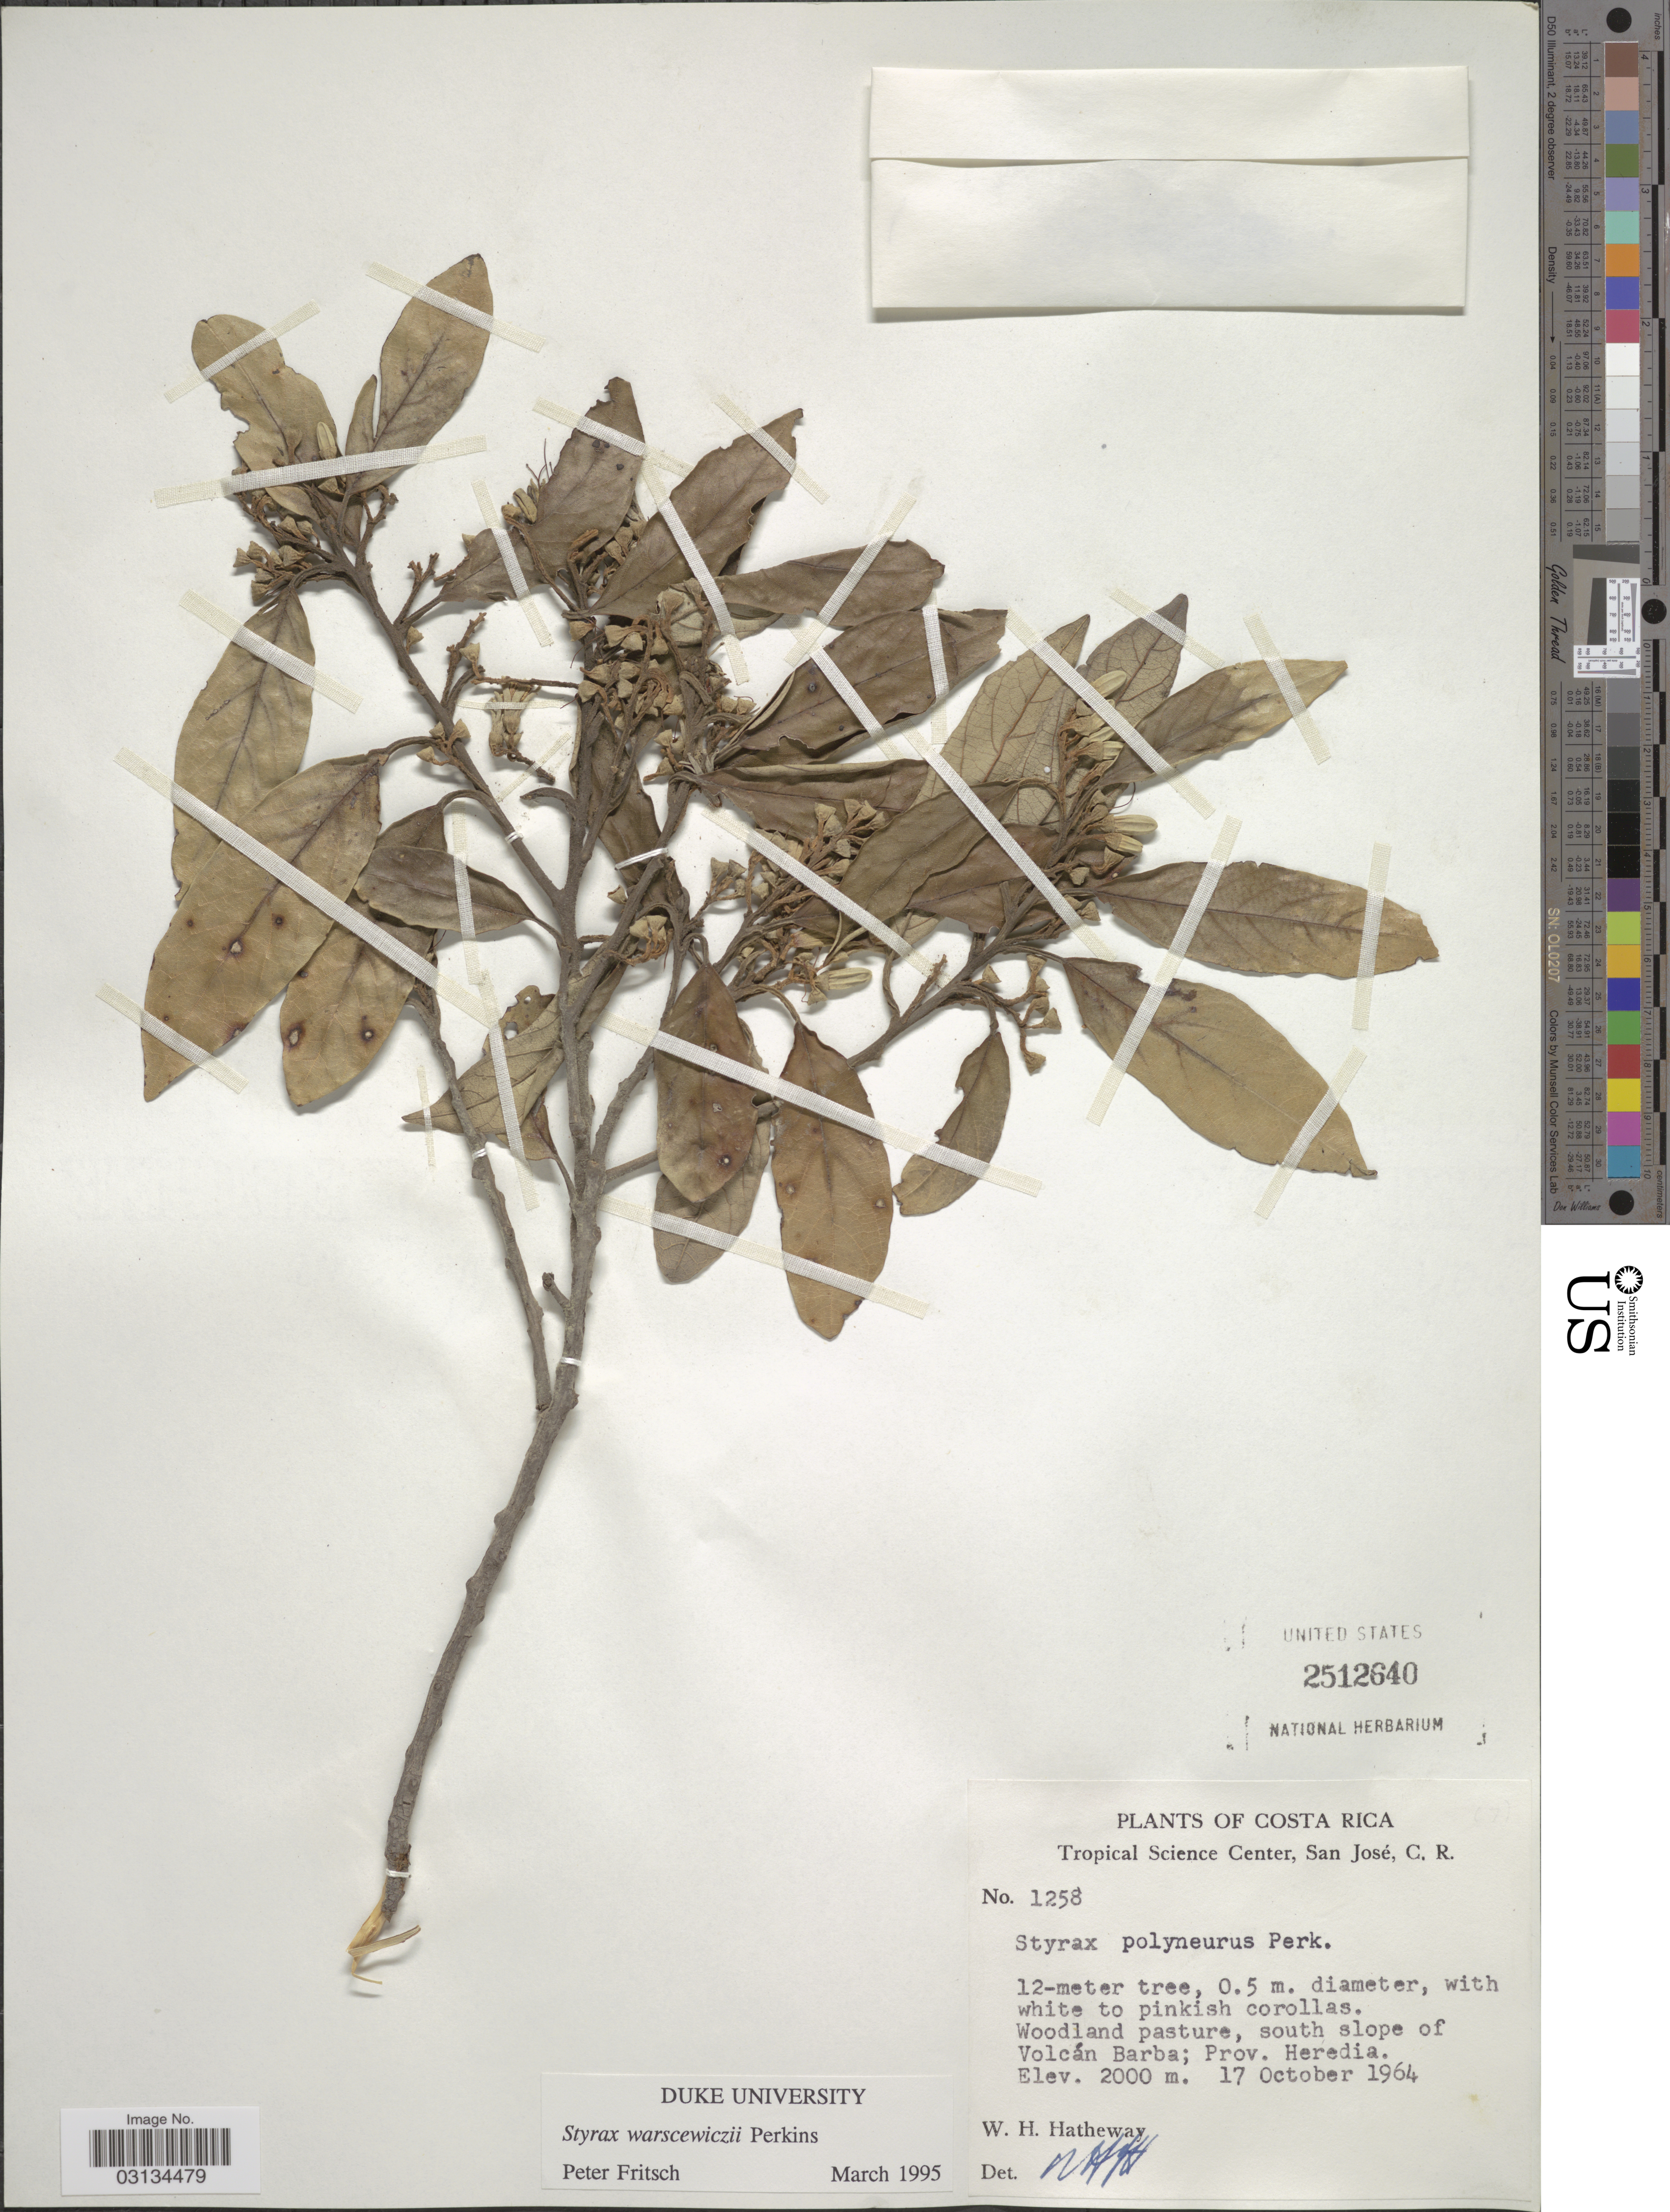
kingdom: Plantae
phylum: Tracheophyta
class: Magnoliopsida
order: Ericales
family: Styracaceae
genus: Styrax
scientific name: Styrax warscewiczii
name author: Perkins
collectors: W. H. Hatheway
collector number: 1258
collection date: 1964-10-17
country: Costa Rica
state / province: Heredia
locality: South slope of Volcán Barba.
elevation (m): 2000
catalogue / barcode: US 2512640